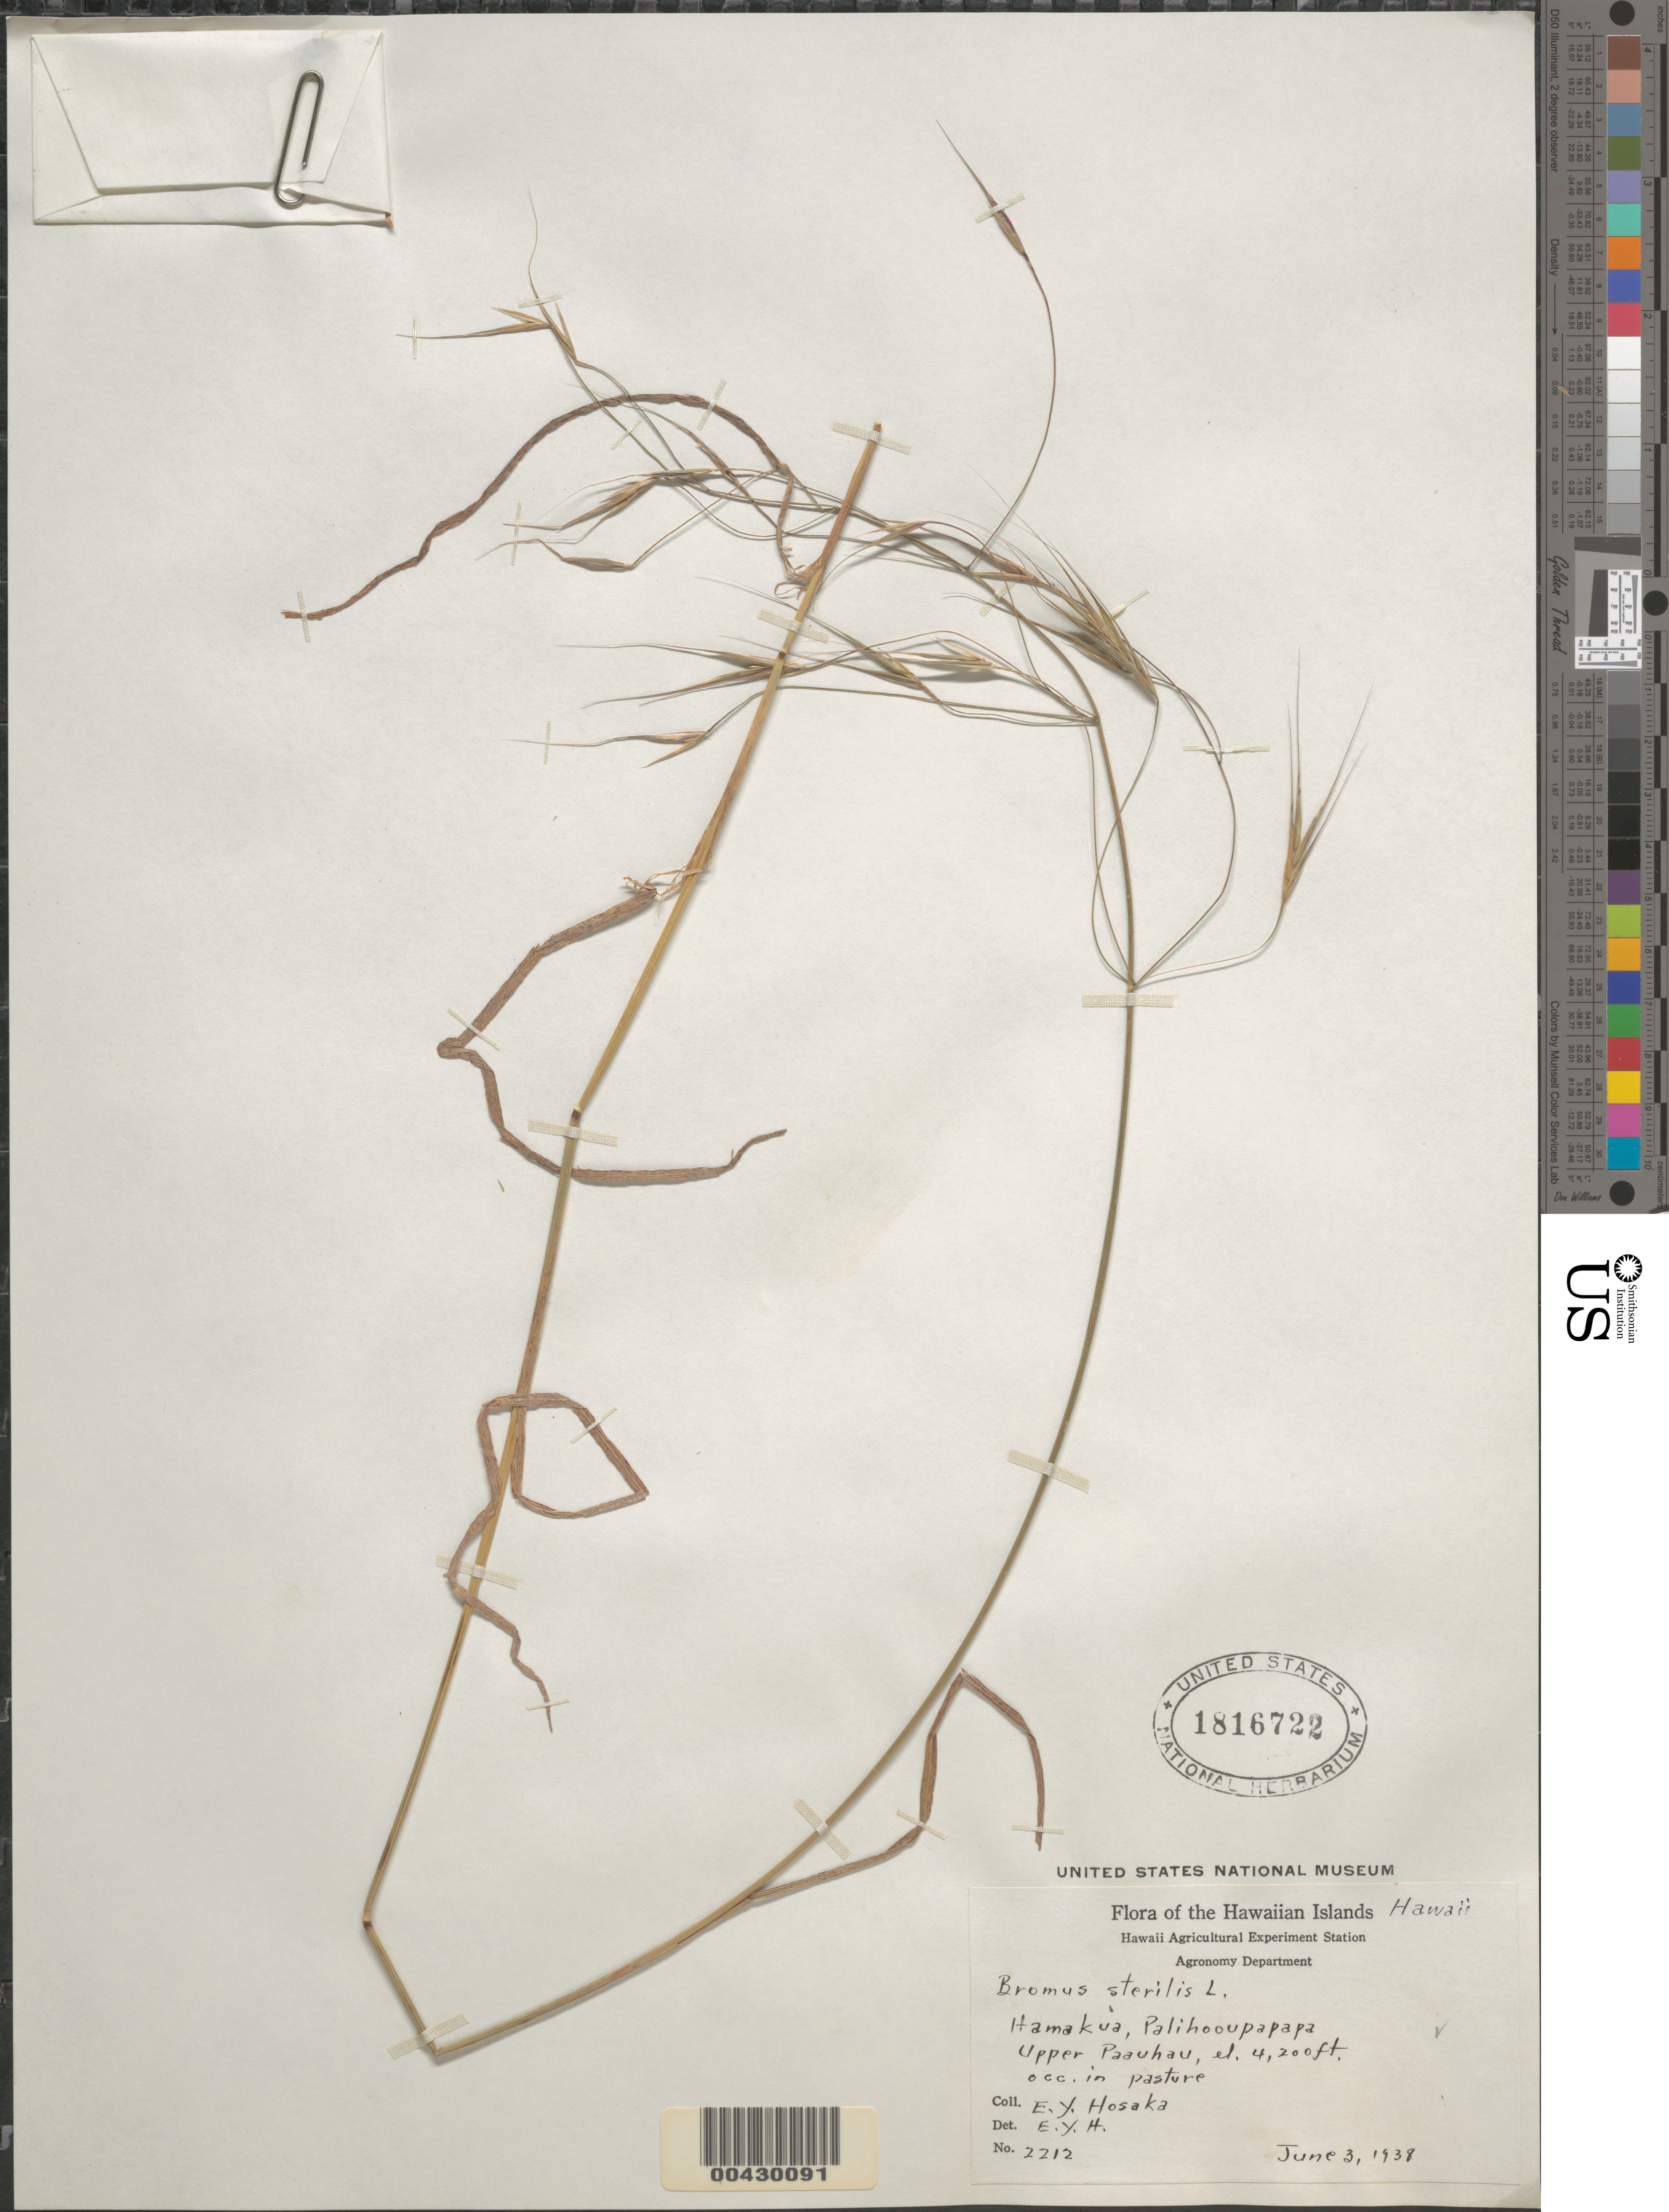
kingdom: Plantae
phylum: Tracheophyta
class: Liliopsida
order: Poales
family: Poaceae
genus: Bromus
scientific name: Bromus sterilis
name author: L.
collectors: E. Y. Hosaka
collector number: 2212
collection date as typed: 3 Jun 1938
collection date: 1938-06-03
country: United States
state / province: Hawaii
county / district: Hawaii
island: Hawaii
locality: Hamakua, Palihooupapapa, Upper Paauahu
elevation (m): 1280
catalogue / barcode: US 1816722